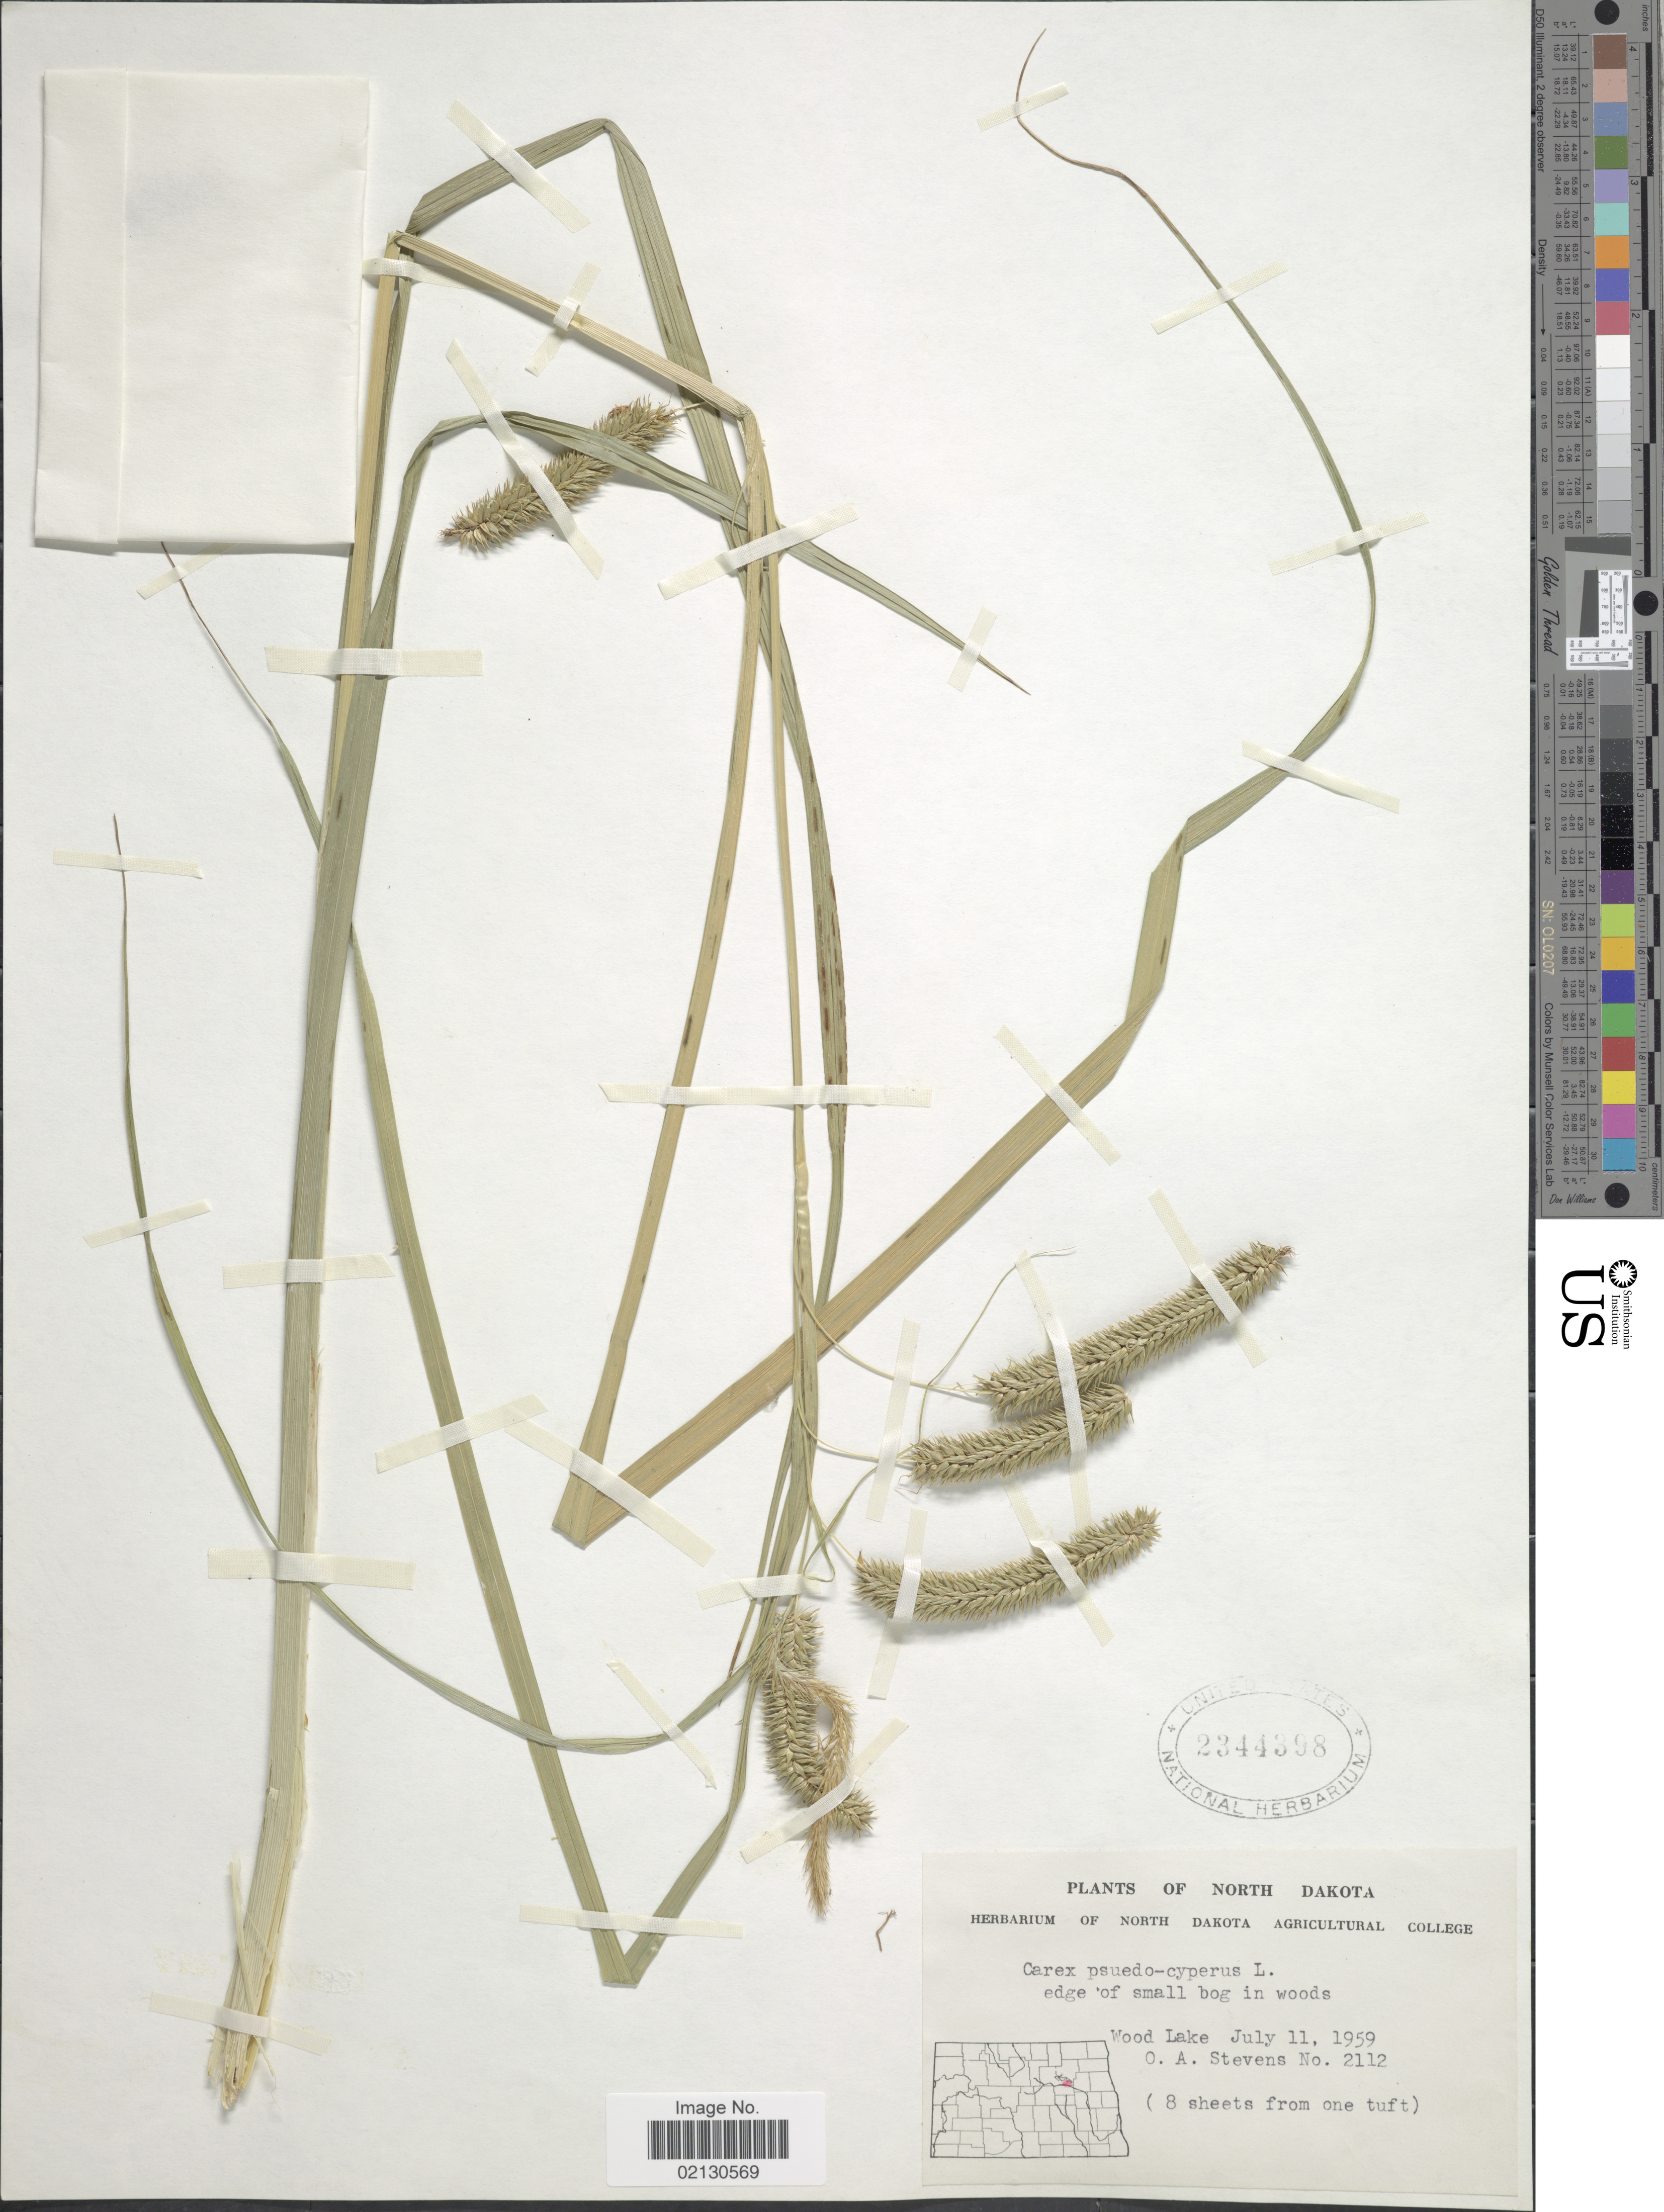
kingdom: Plantae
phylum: Tracheophyta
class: Liliopsida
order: Poales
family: Cyperaceae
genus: Carex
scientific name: Carex pseudocyperus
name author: L.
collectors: O. A. Stevens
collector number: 2112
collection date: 1959-07-11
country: United States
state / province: North Dakota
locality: Wood Lake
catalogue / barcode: US 2344398